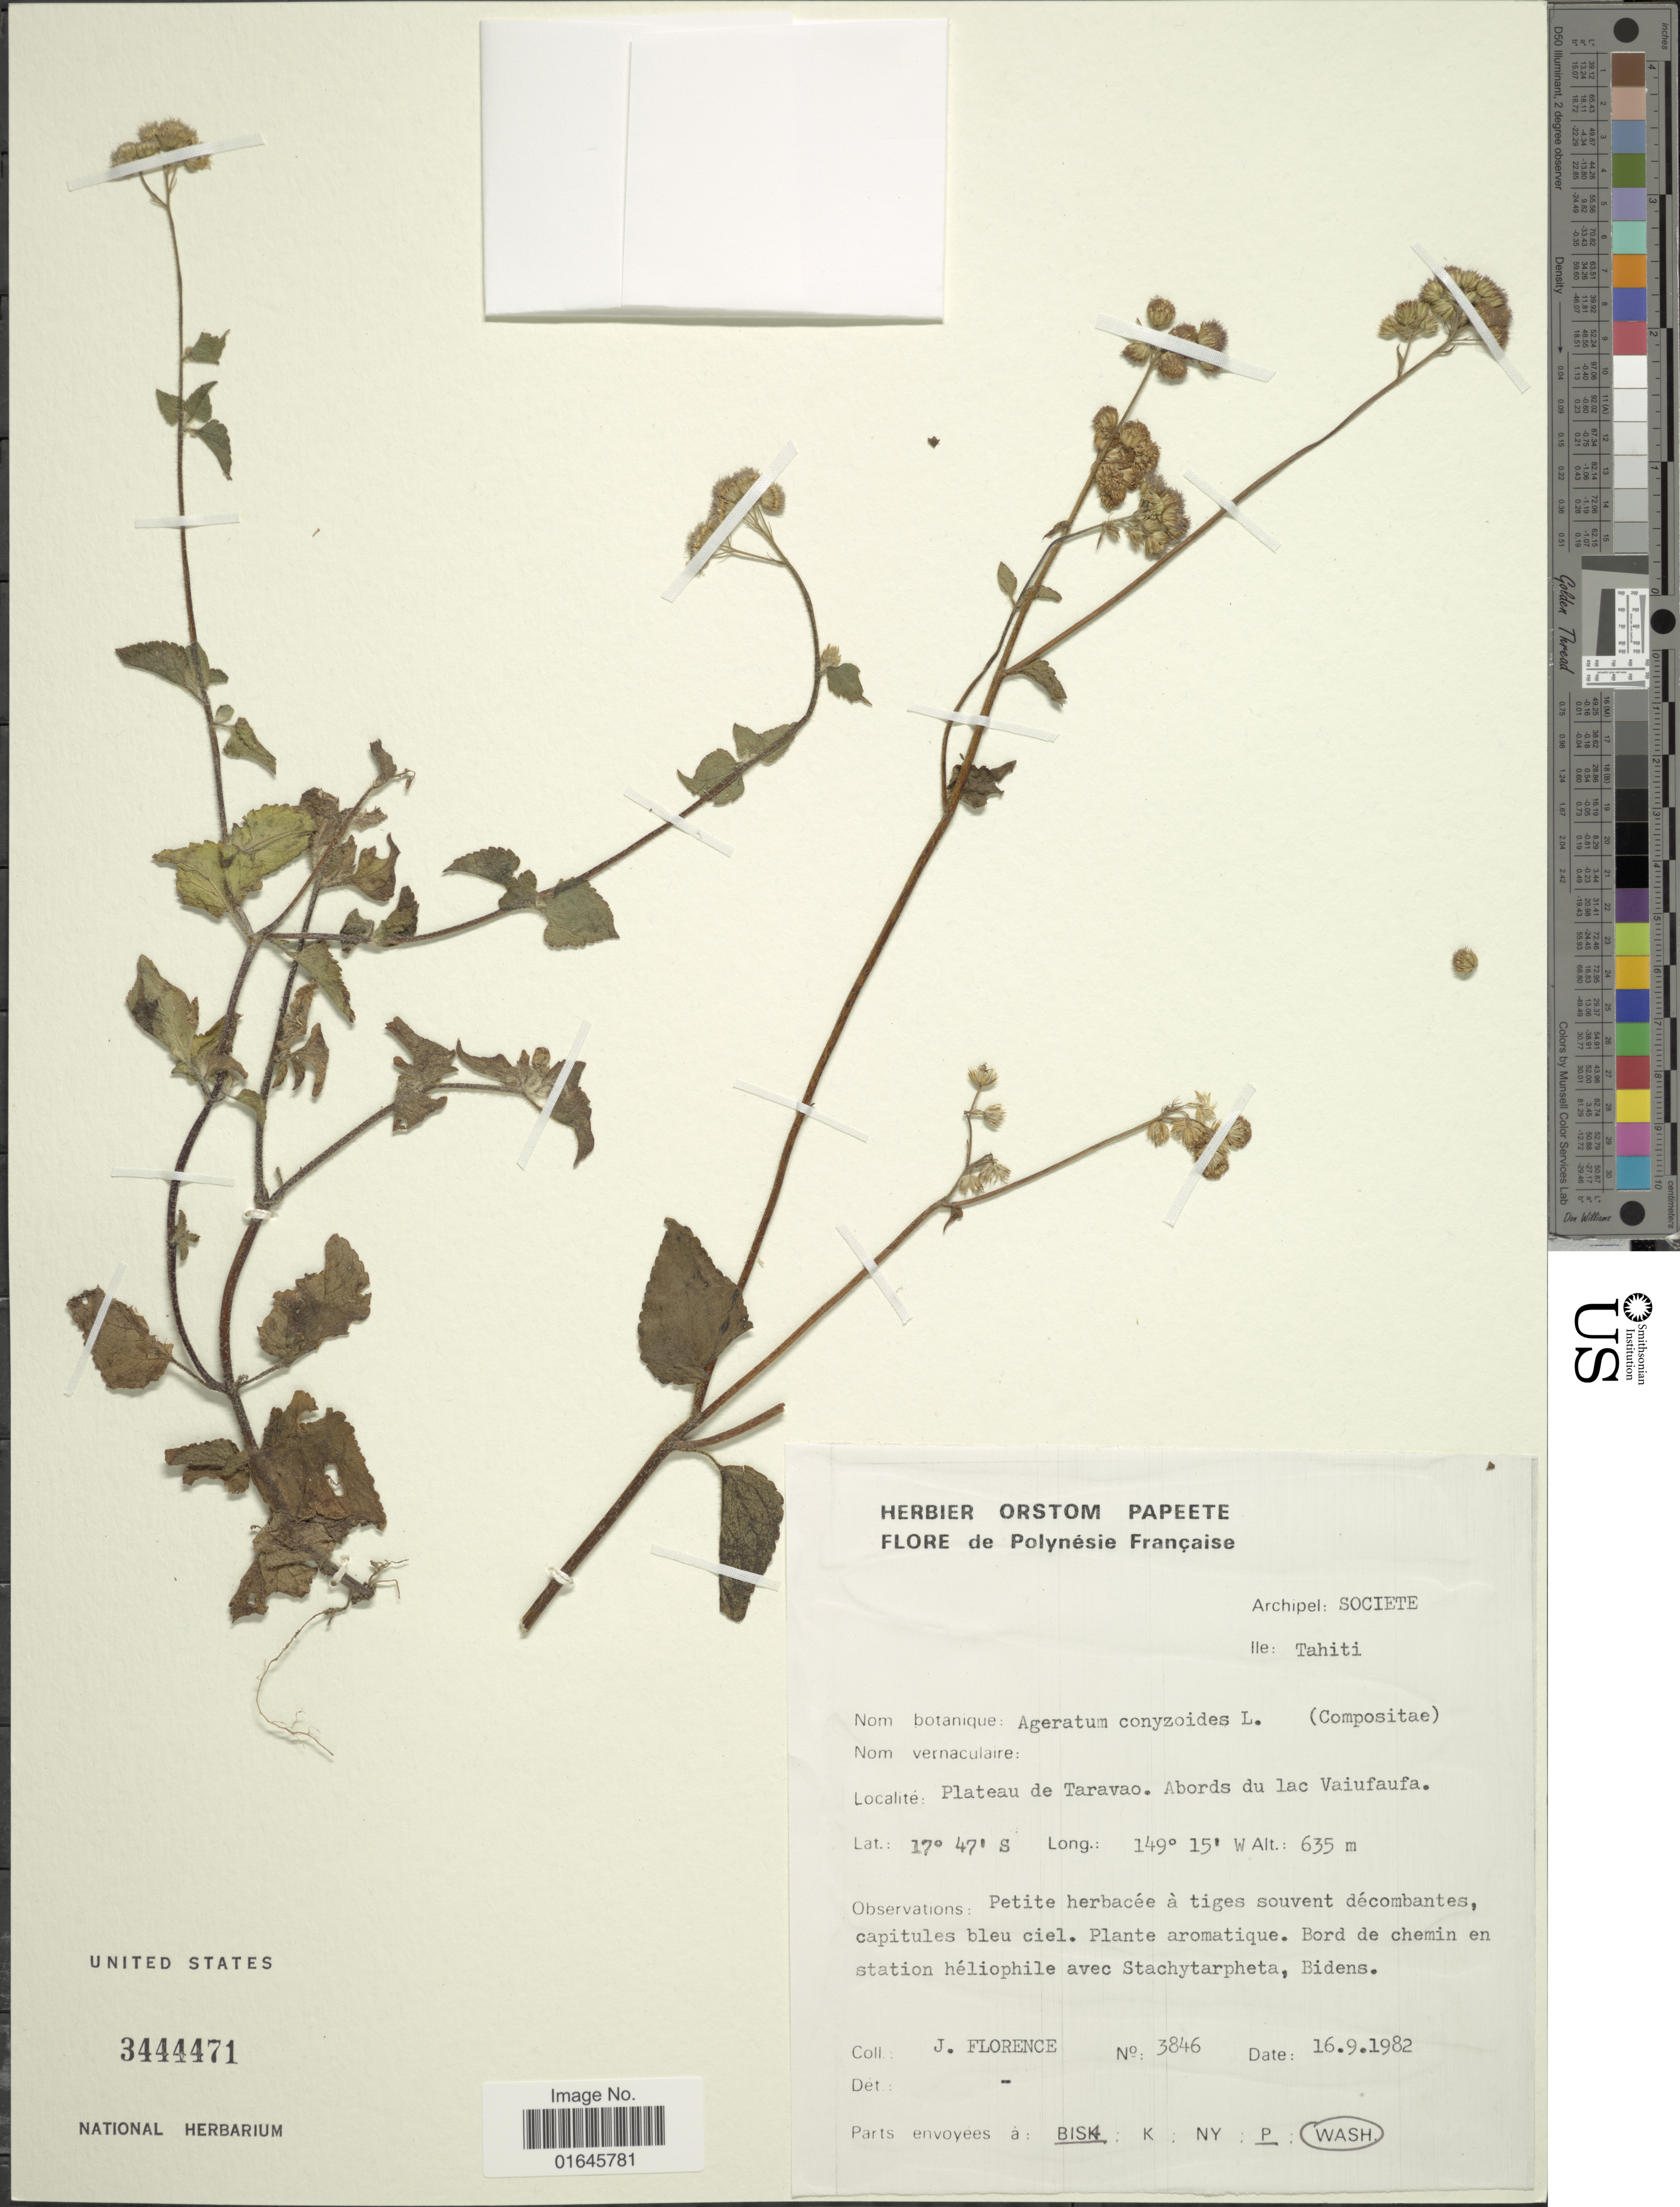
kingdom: Plantae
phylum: Tracheophyta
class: Magnoliopsida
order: Asterales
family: Asteraceae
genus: Ageratum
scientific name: Ageratum conyzoides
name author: L.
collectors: J. Florence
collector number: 3846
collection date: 1982-09-16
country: French Polynesia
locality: Societe, Tahiti, Plateau de Taravao, Arbords du lac Vaiufaufa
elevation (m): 635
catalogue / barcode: US 3444471